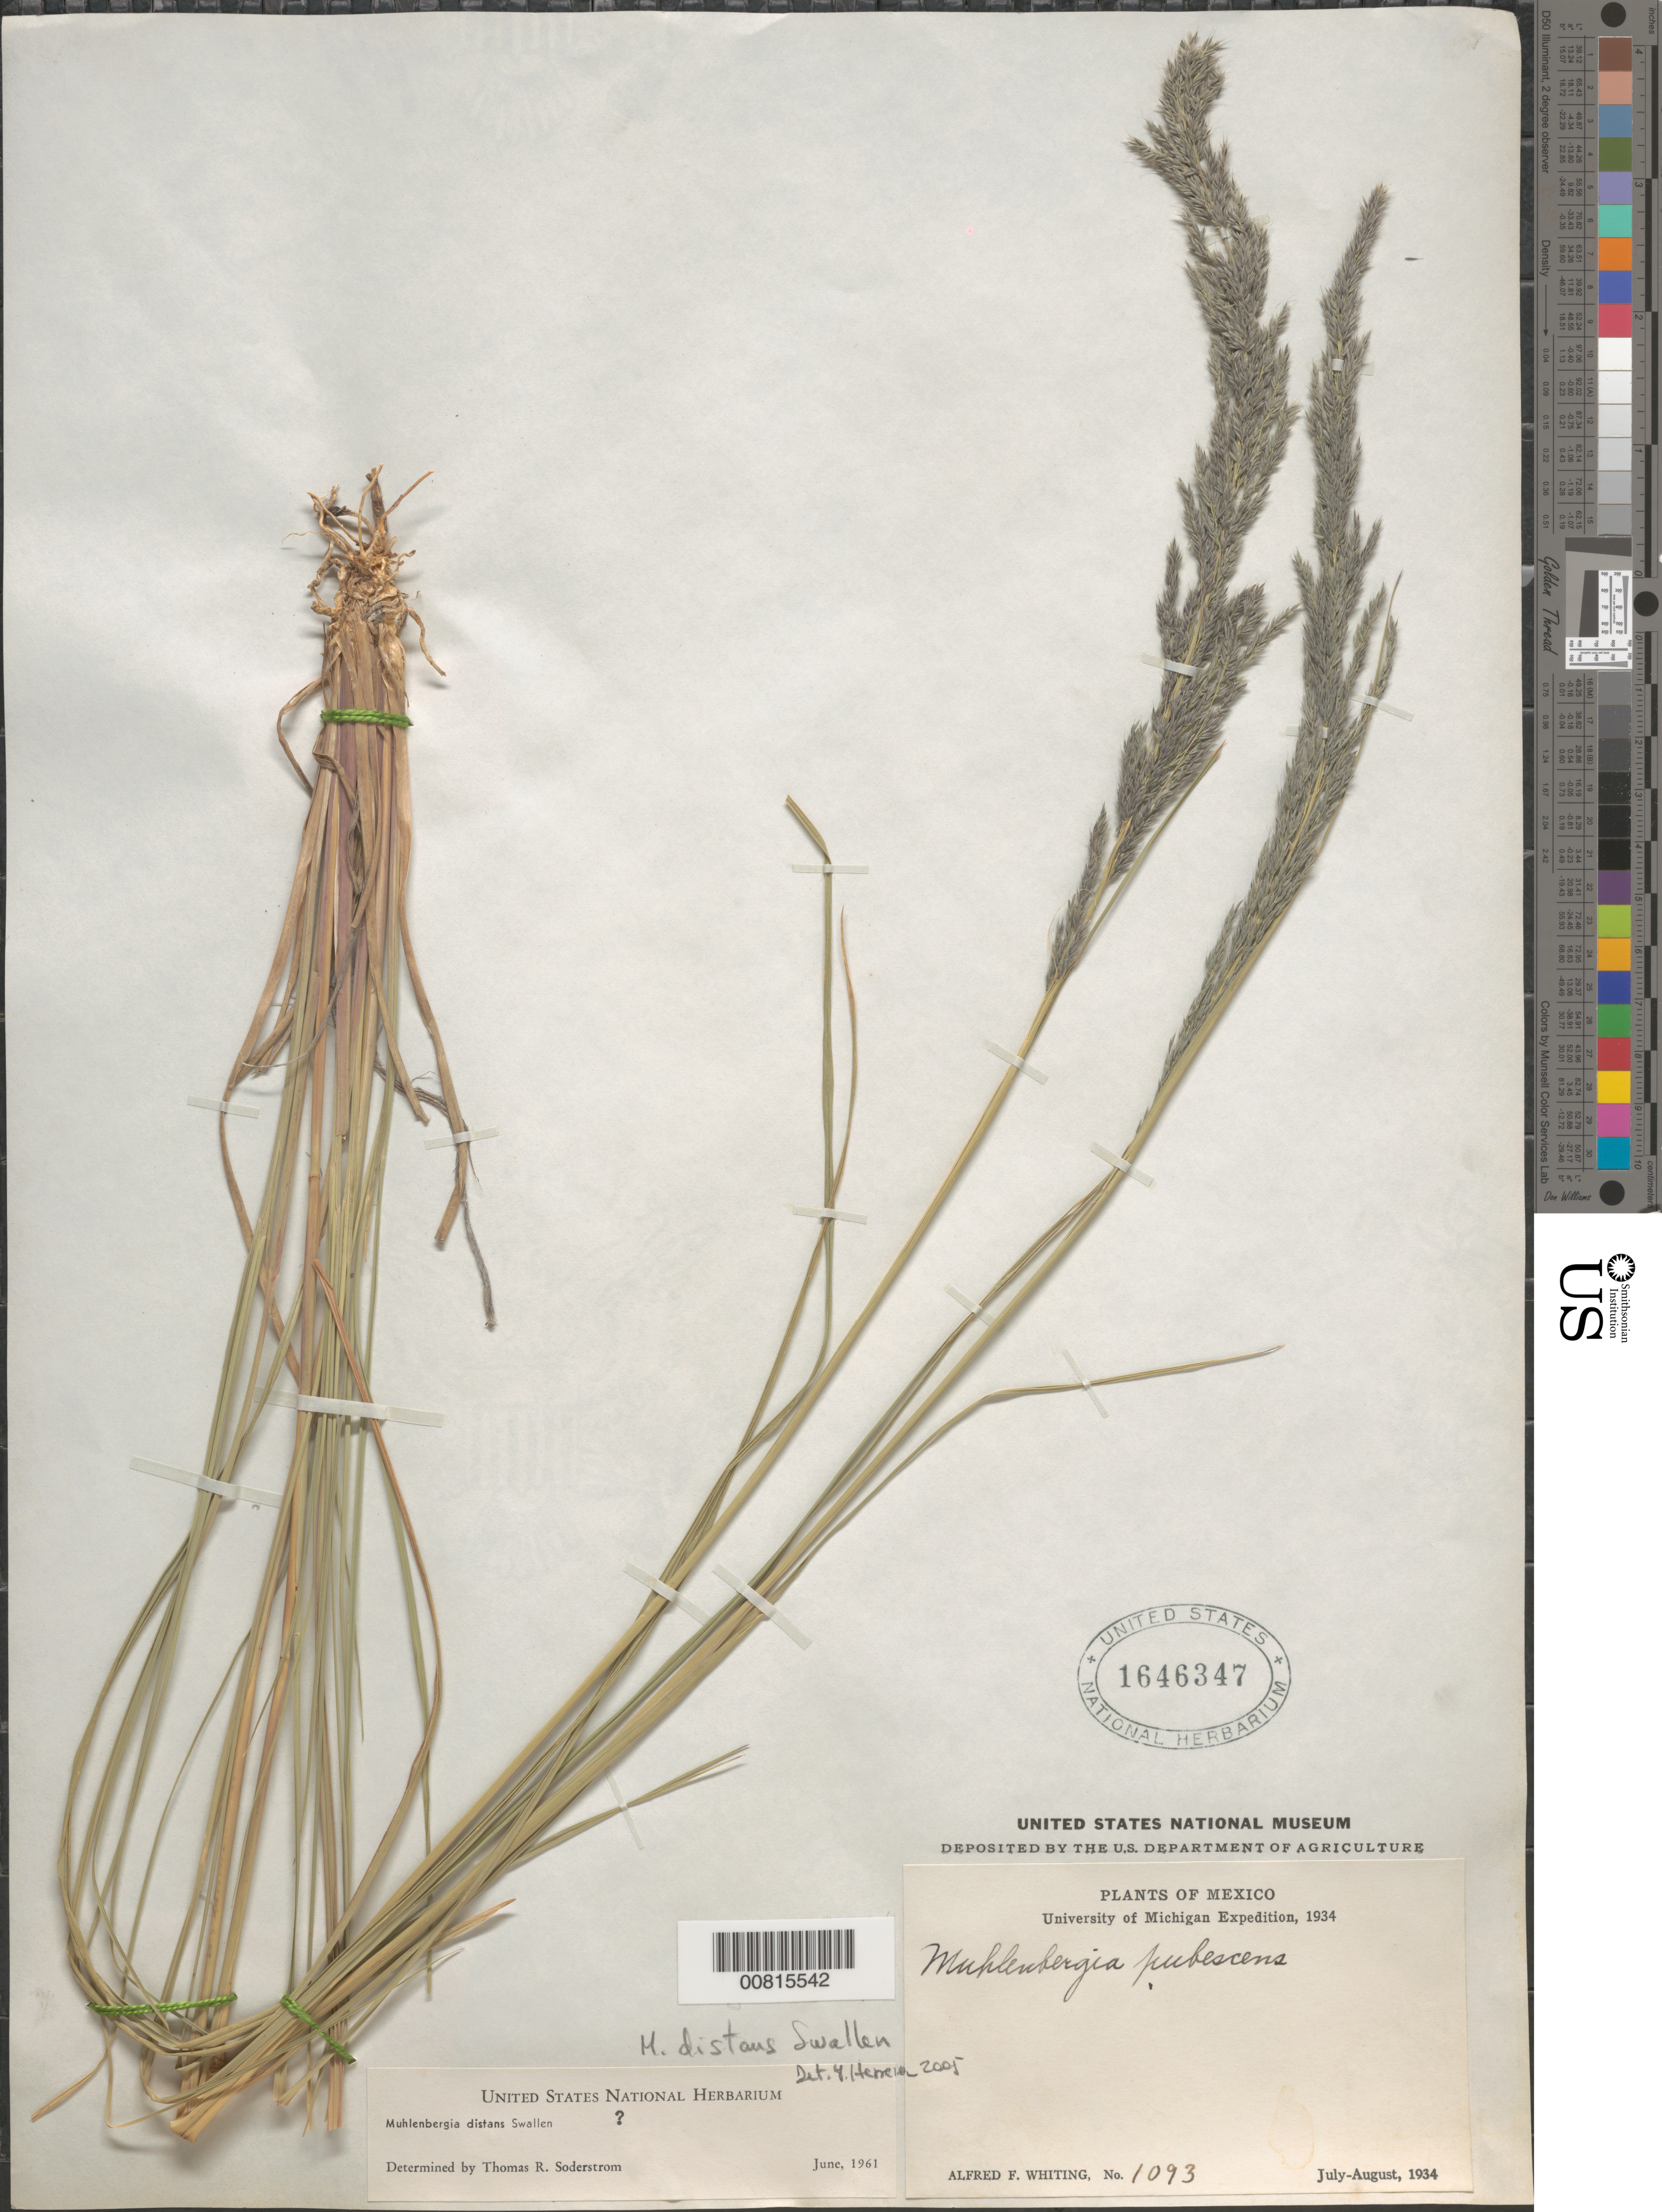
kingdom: Plantae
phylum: Tracheophyta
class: Liliopsida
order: Poales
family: Poaceae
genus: Muhlenbergia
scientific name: Muhlenbergia distans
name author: Swallen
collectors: A. F. Whiting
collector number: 1093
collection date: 1934-07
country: Mexico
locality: Mexico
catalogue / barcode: US 1646347